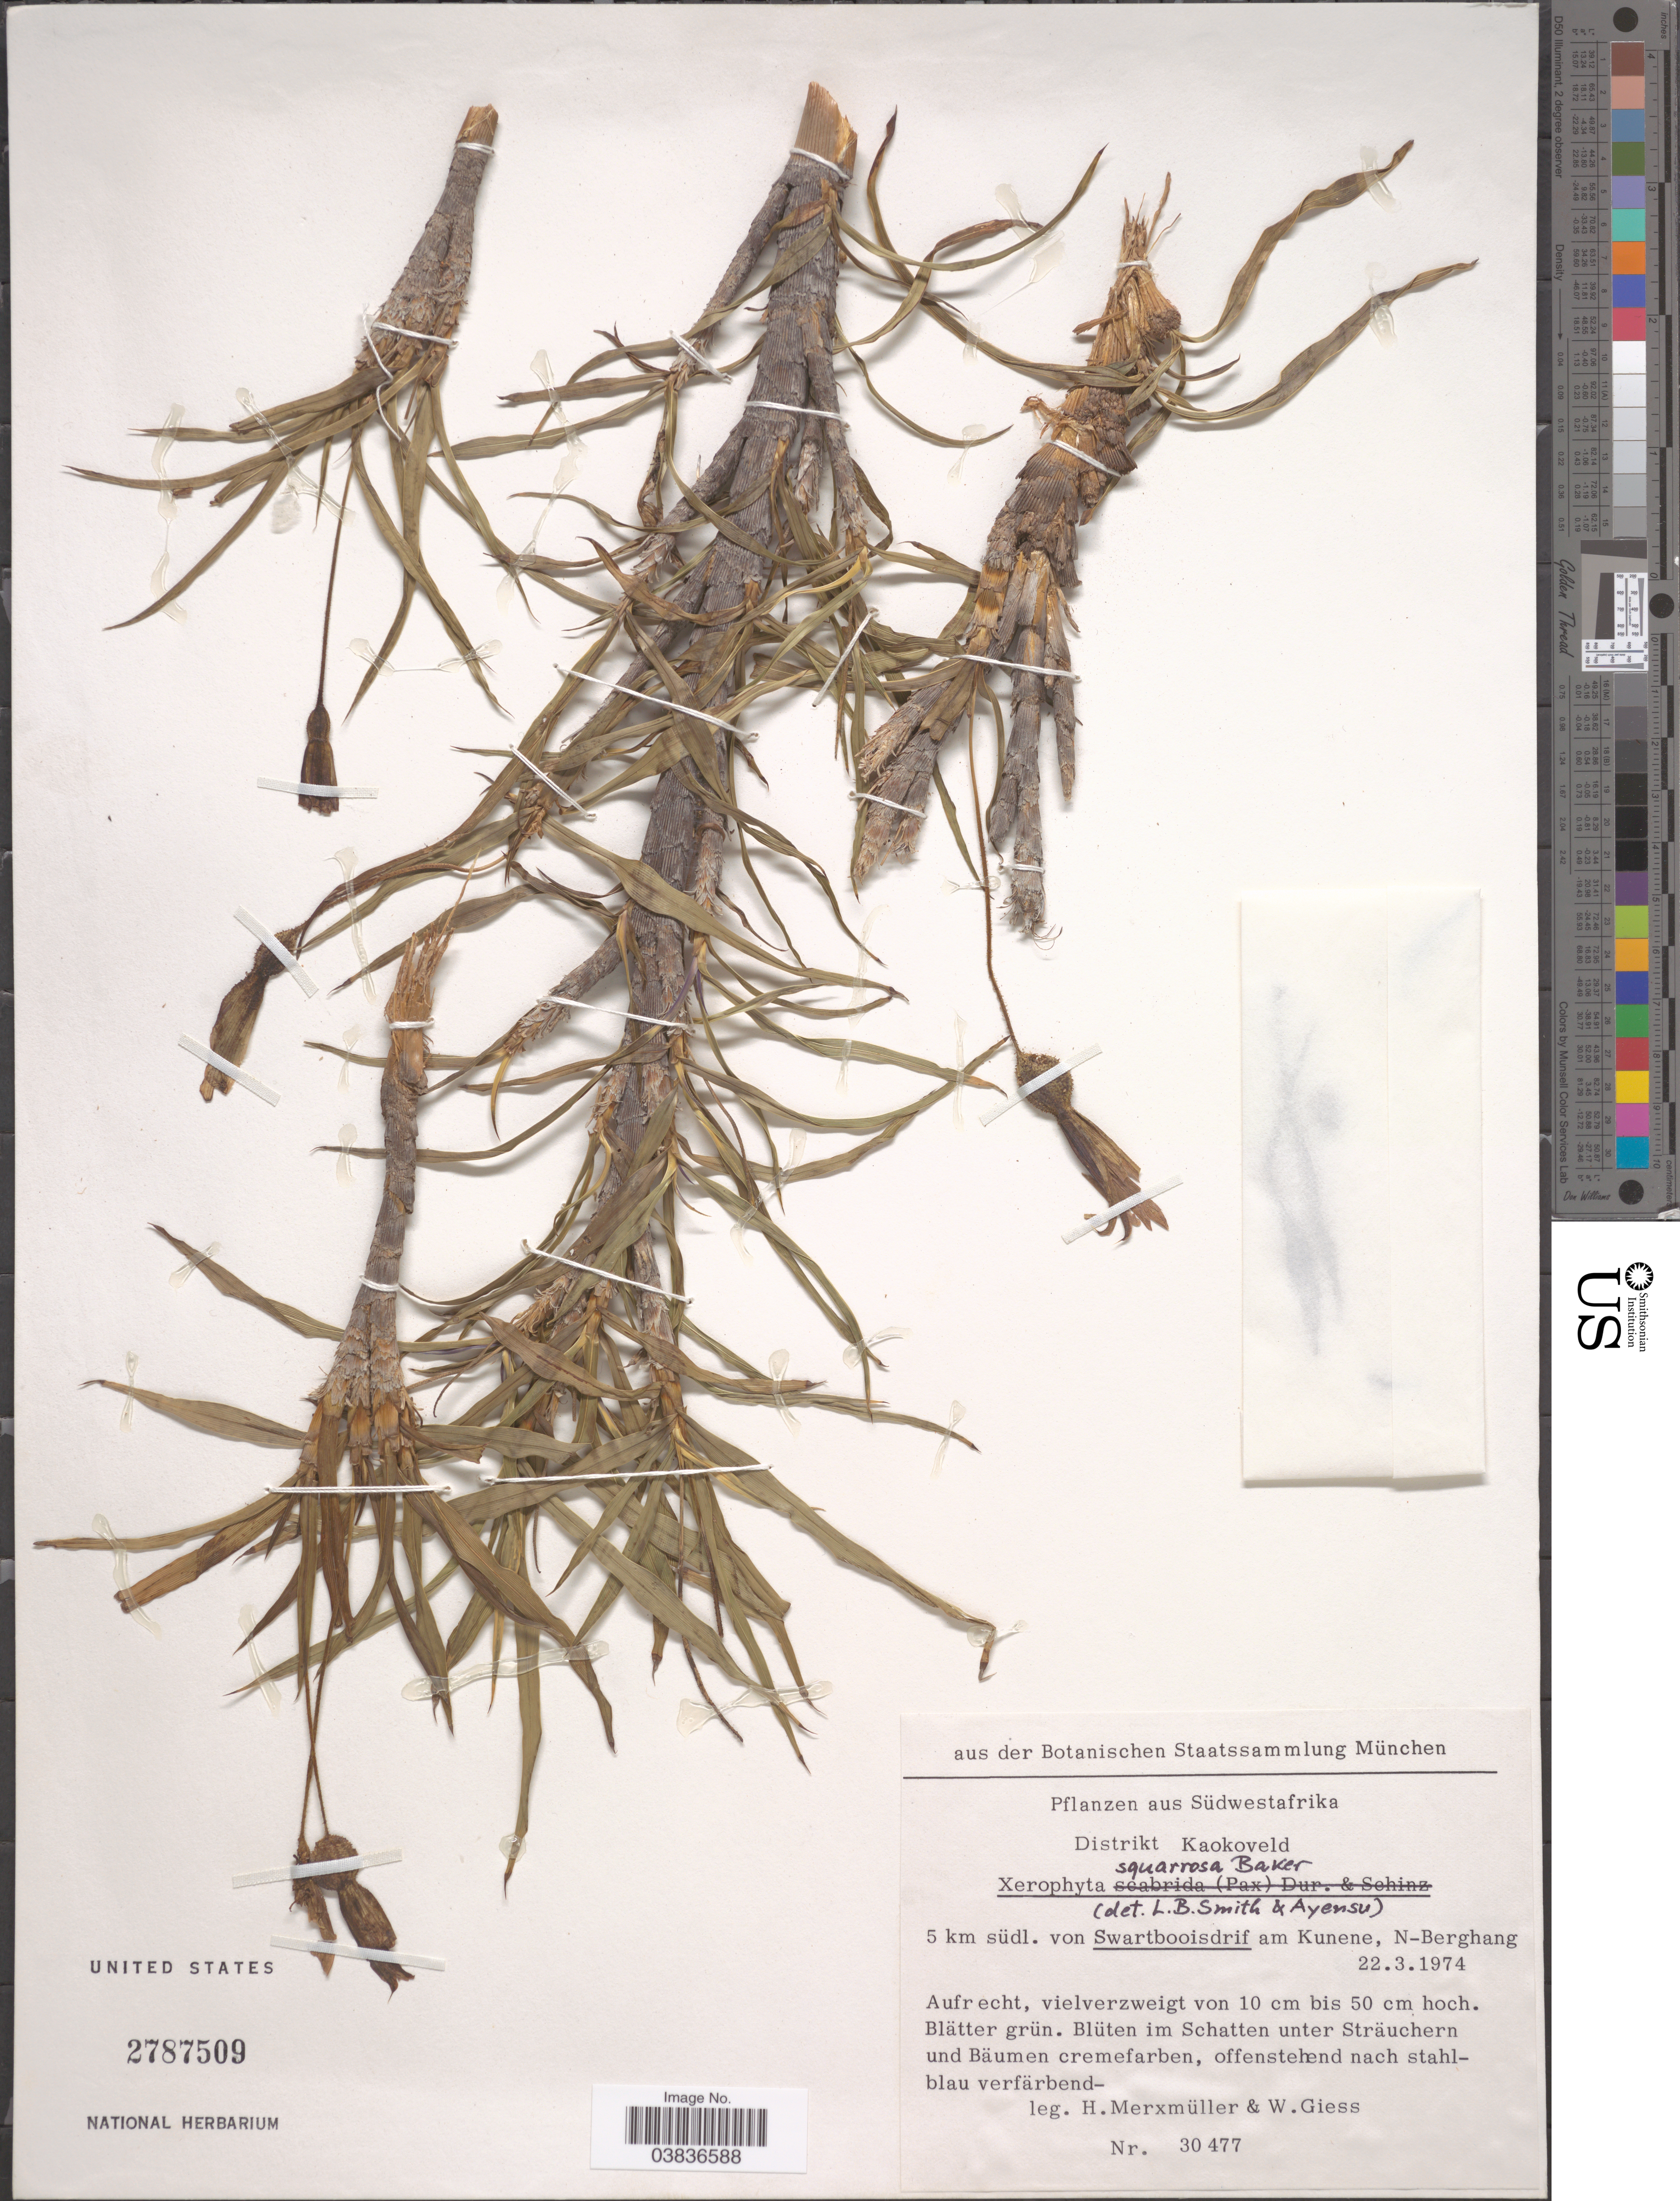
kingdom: Plantae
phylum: Tracheophyta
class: Liliopsida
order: Pandanales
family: Velloziaceae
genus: Xerophyta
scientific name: Xerophyta squarrosa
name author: Baker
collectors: H. Merxmüller & W. Giess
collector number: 30477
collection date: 1974-03-22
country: Namibia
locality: Südwestafrika. Distrikt Kaokoveld. 5 km südl. von Swartbooisdrif am Kunene, N-Berghang.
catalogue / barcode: US 2787509